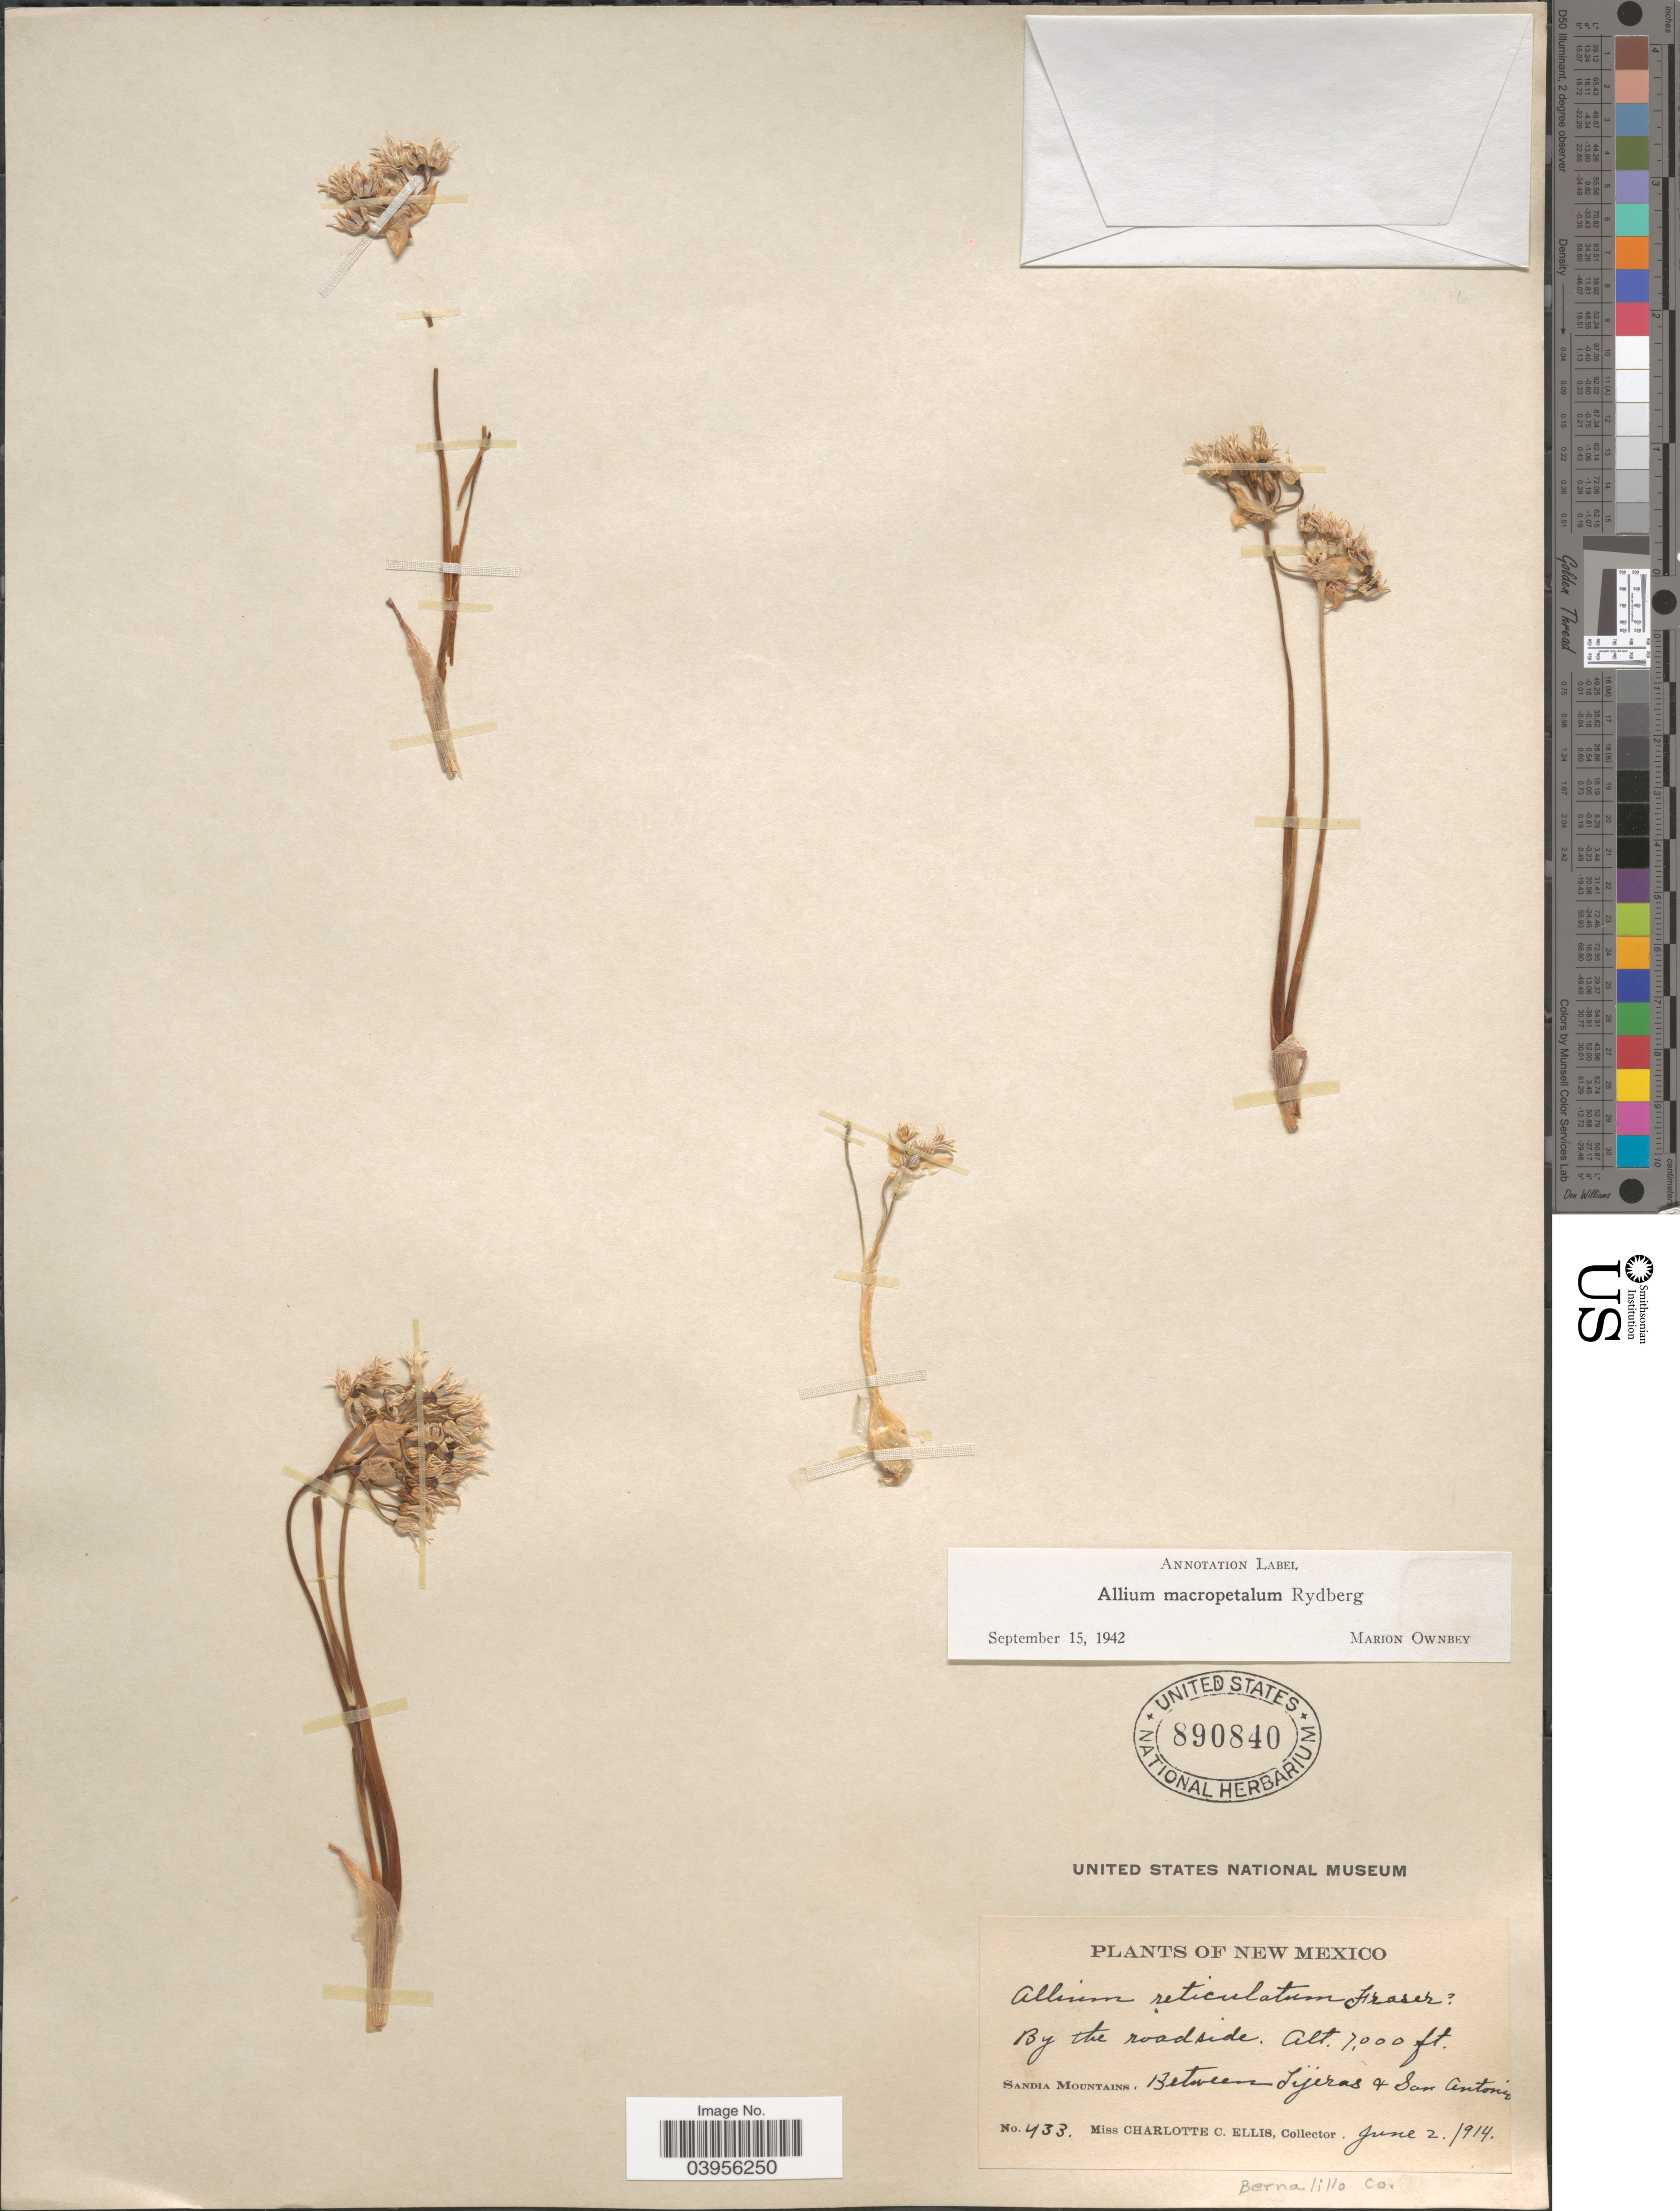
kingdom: Plantae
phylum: Tracheophyta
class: Liliopsida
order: Asparagales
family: Amaryllidaceae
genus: Allium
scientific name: Allium macropetalum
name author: Rydb.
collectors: C. C. Ellis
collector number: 433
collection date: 1914-06-02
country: United States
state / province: New Mexico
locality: Sandia Mountains. Between Tijeras & San Antonio. Bernalillo Co.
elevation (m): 2134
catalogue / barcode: US 890840